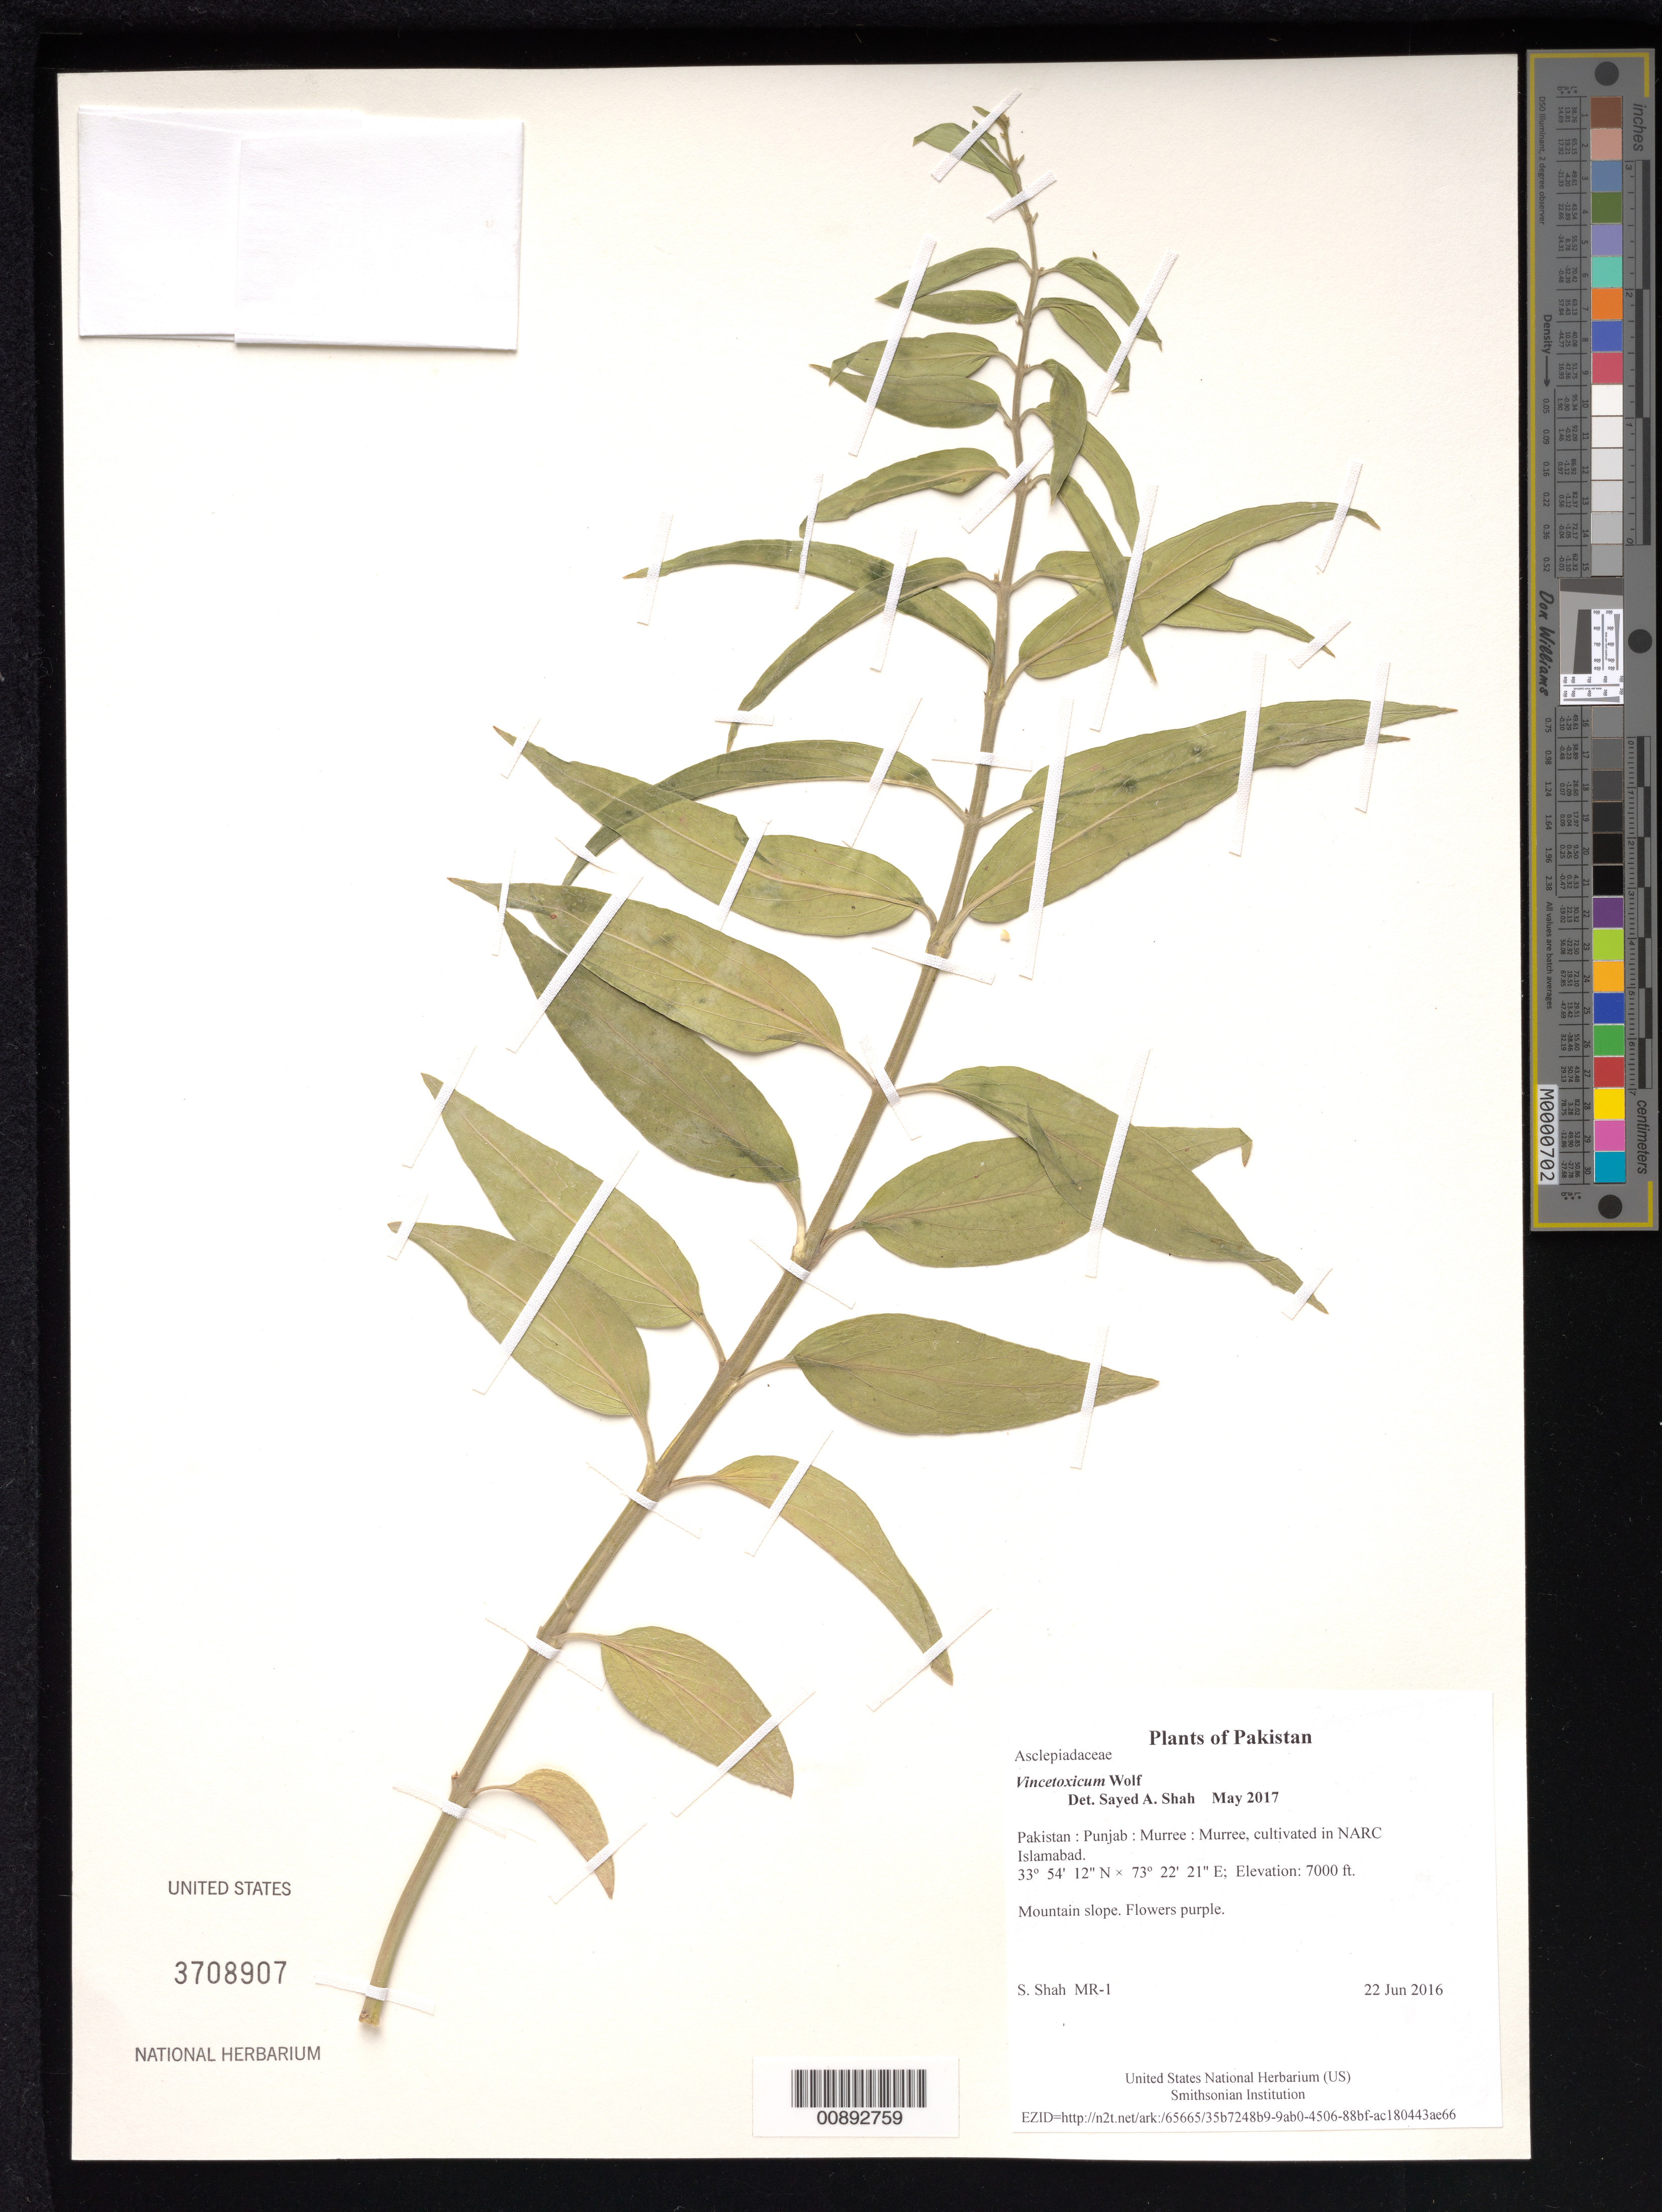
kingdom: Plantae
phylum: Tracheophyta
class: Magnoliopsida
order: Gentianales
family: Apocynaceae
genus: Vincetoxicum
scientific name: Vincetoxicum sp.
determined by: Shah, Sayed Afzal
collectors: S. A. Shah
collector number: MR-1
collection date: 2016-06-22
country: Pakistan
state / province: Punjab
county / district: Murree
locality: Murree, cultivated in NARC, Islamabad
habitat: Mountain slope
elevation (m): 2134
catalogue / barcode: US 3708907